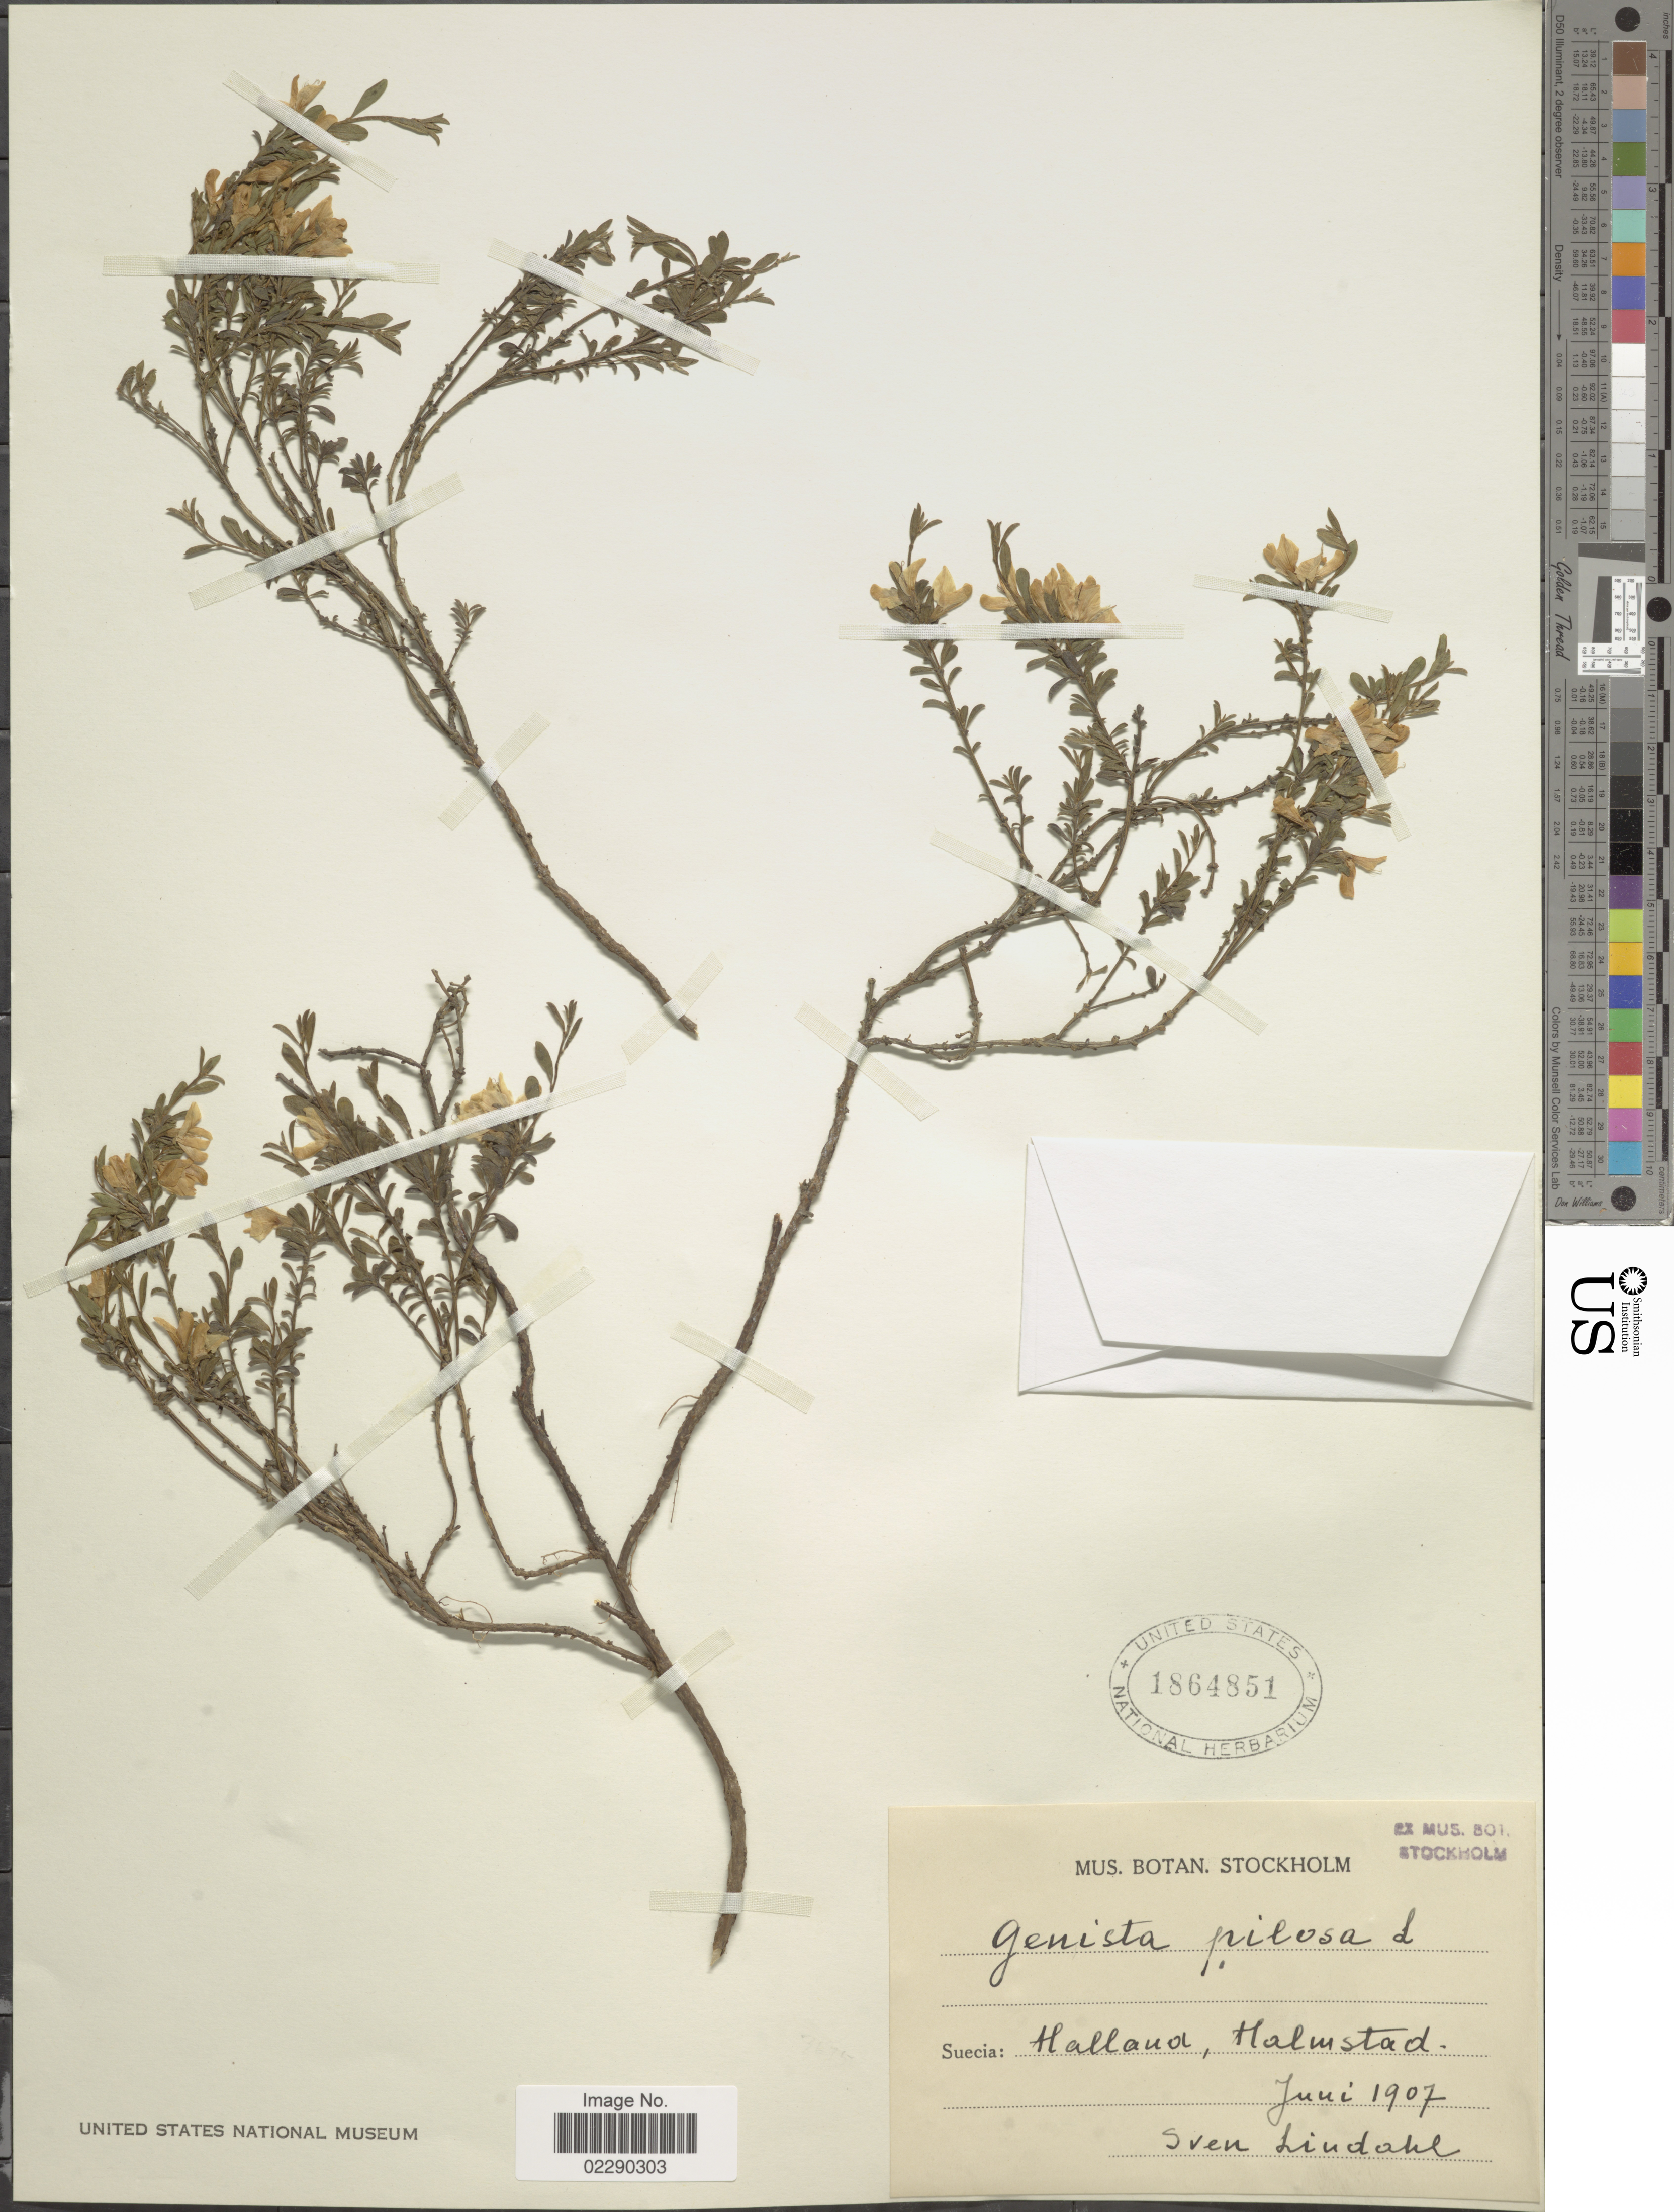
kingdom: Plantae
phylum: Tracheophyta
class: Magnoliopsida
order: Fabales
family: Fabaceae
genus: Genista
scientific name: Genista pilosa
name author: L.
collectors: S. Lindahl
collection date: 1907-06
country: Sweden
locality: Suecia, Halland, Halmstad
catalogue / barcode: US 1864851